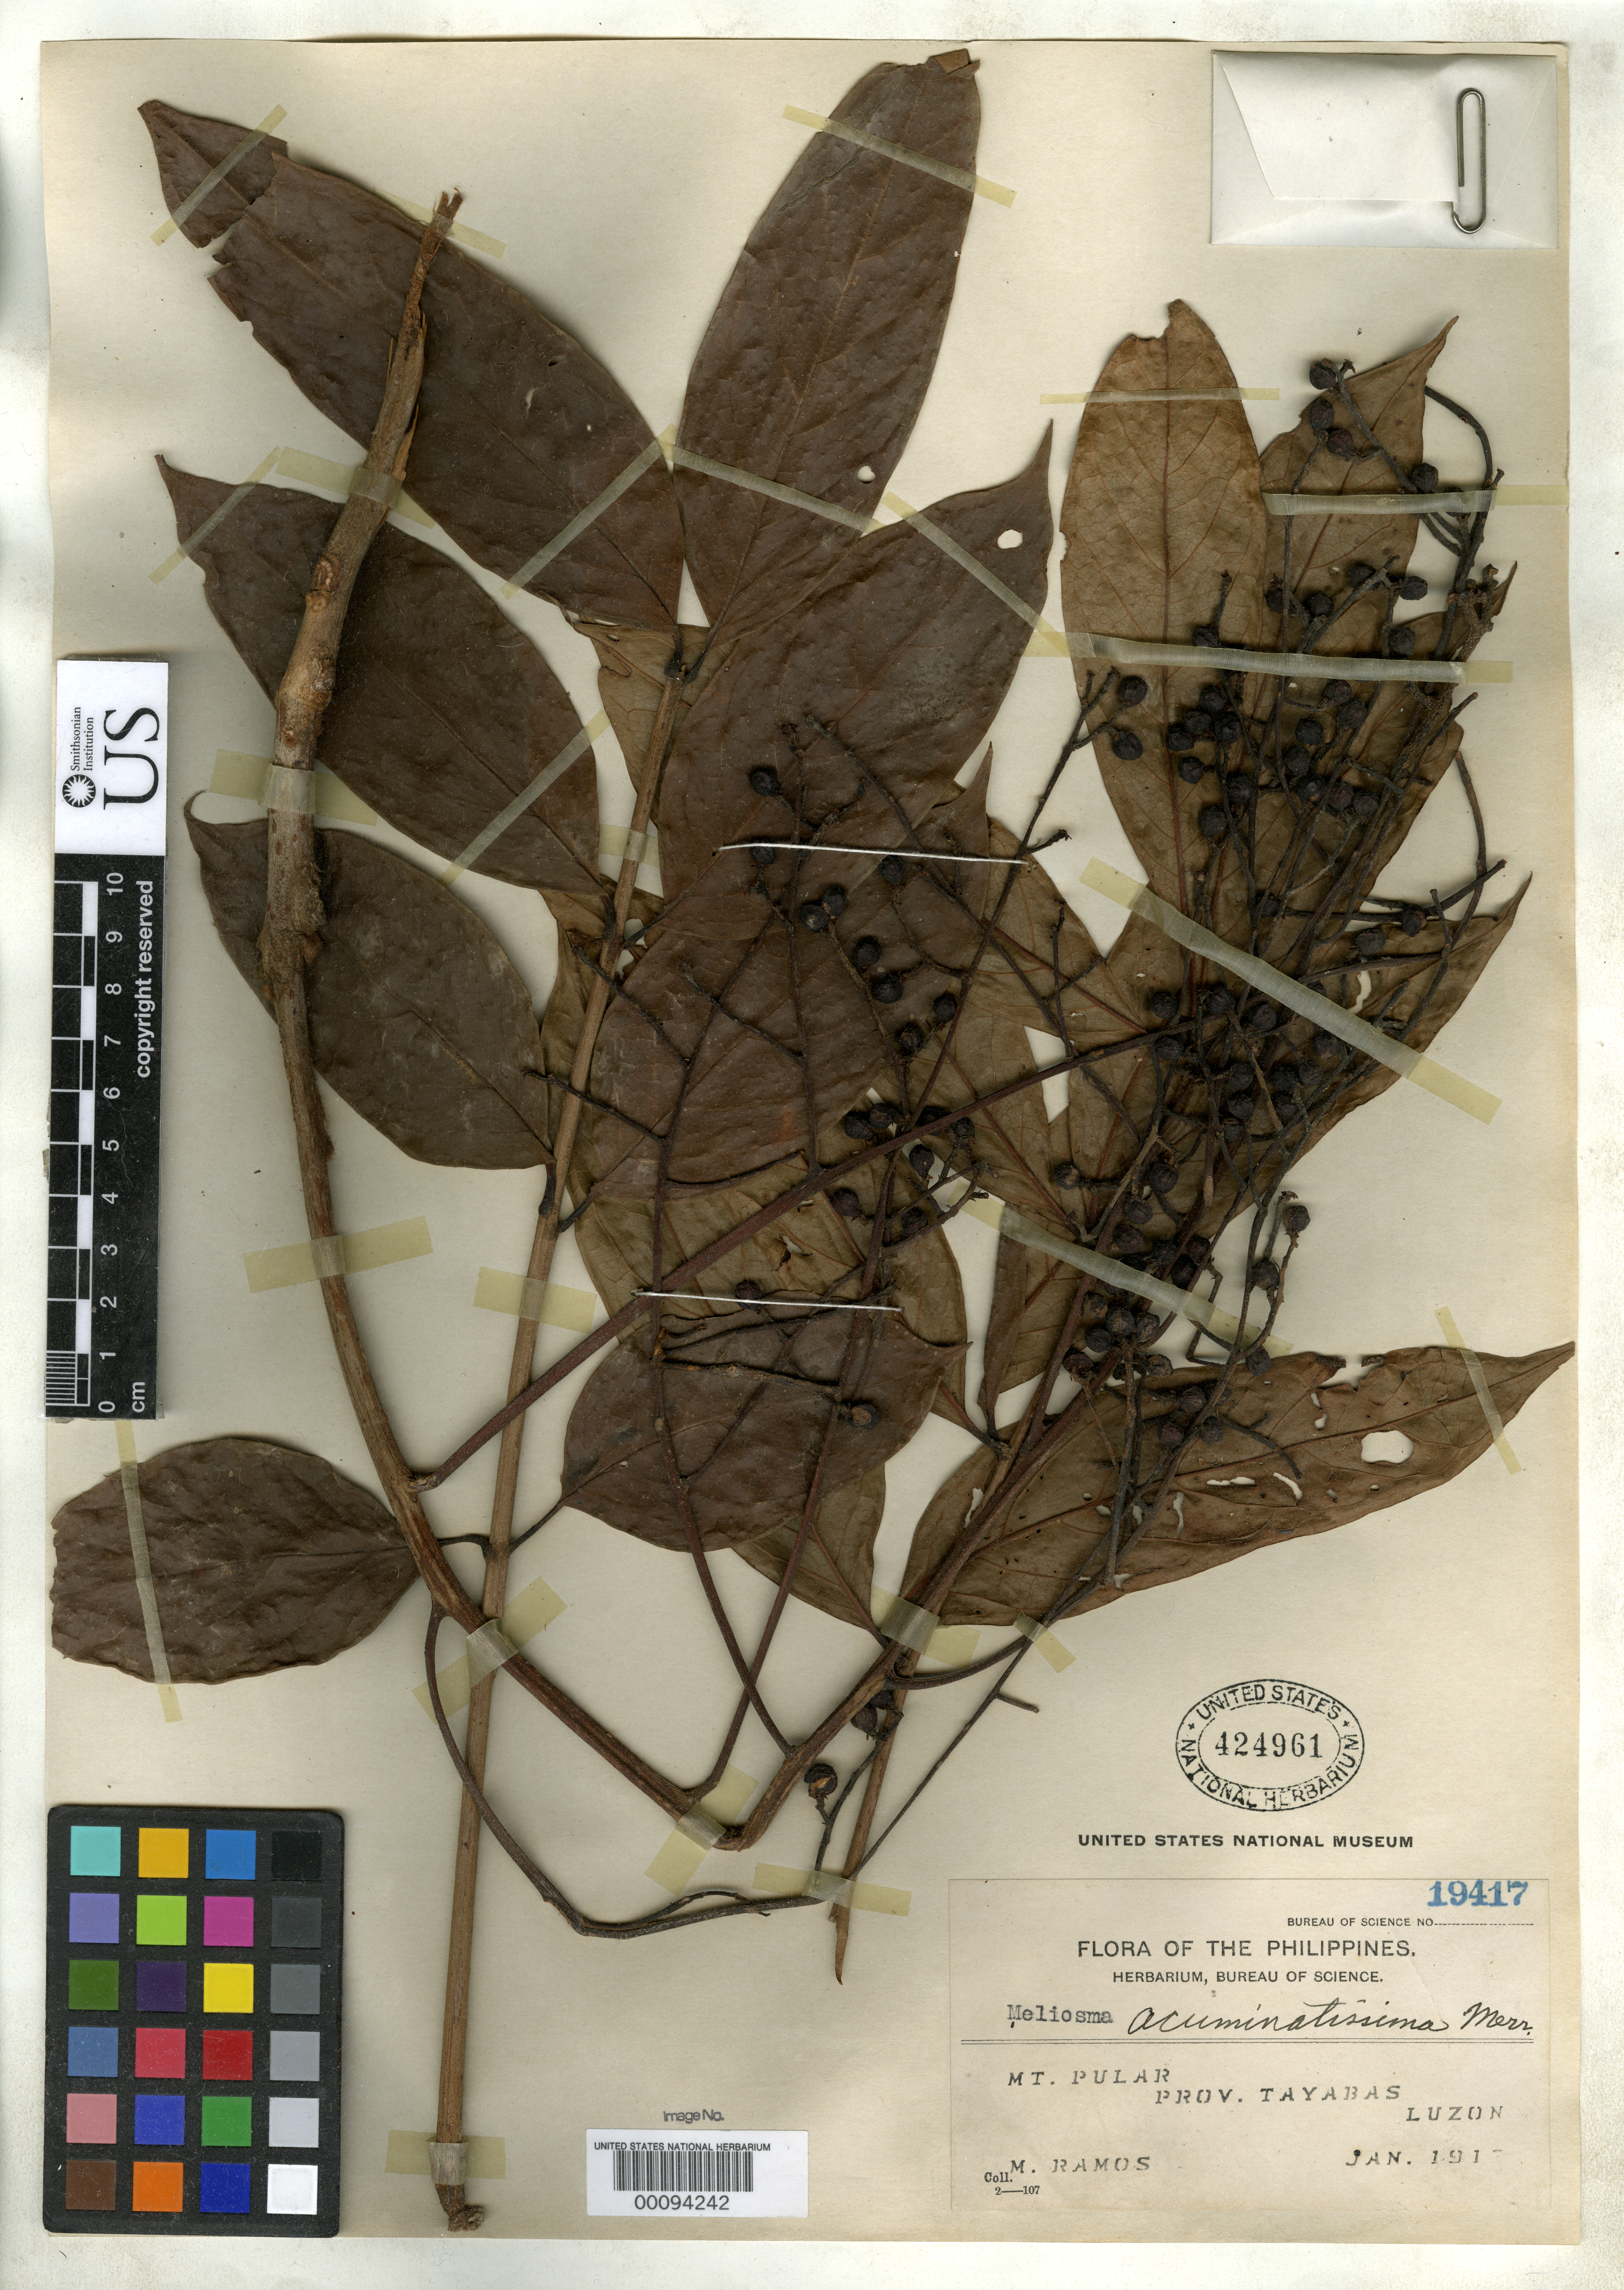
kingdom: Plantae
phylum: Tracheophyta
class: Magnoliopsida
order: Proteales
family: Sabiaceae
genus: Meliosma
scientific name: Meliosma acuminatissima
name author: Merr.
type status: Isotype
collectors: M. Ramos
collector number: Bur. Sci. 19417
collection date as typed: Jan 1913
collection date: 1913-01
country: Philippines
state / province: Calabarzon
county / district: Quezon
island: Luzon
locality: Mt. Pular.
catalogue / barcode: US 424961